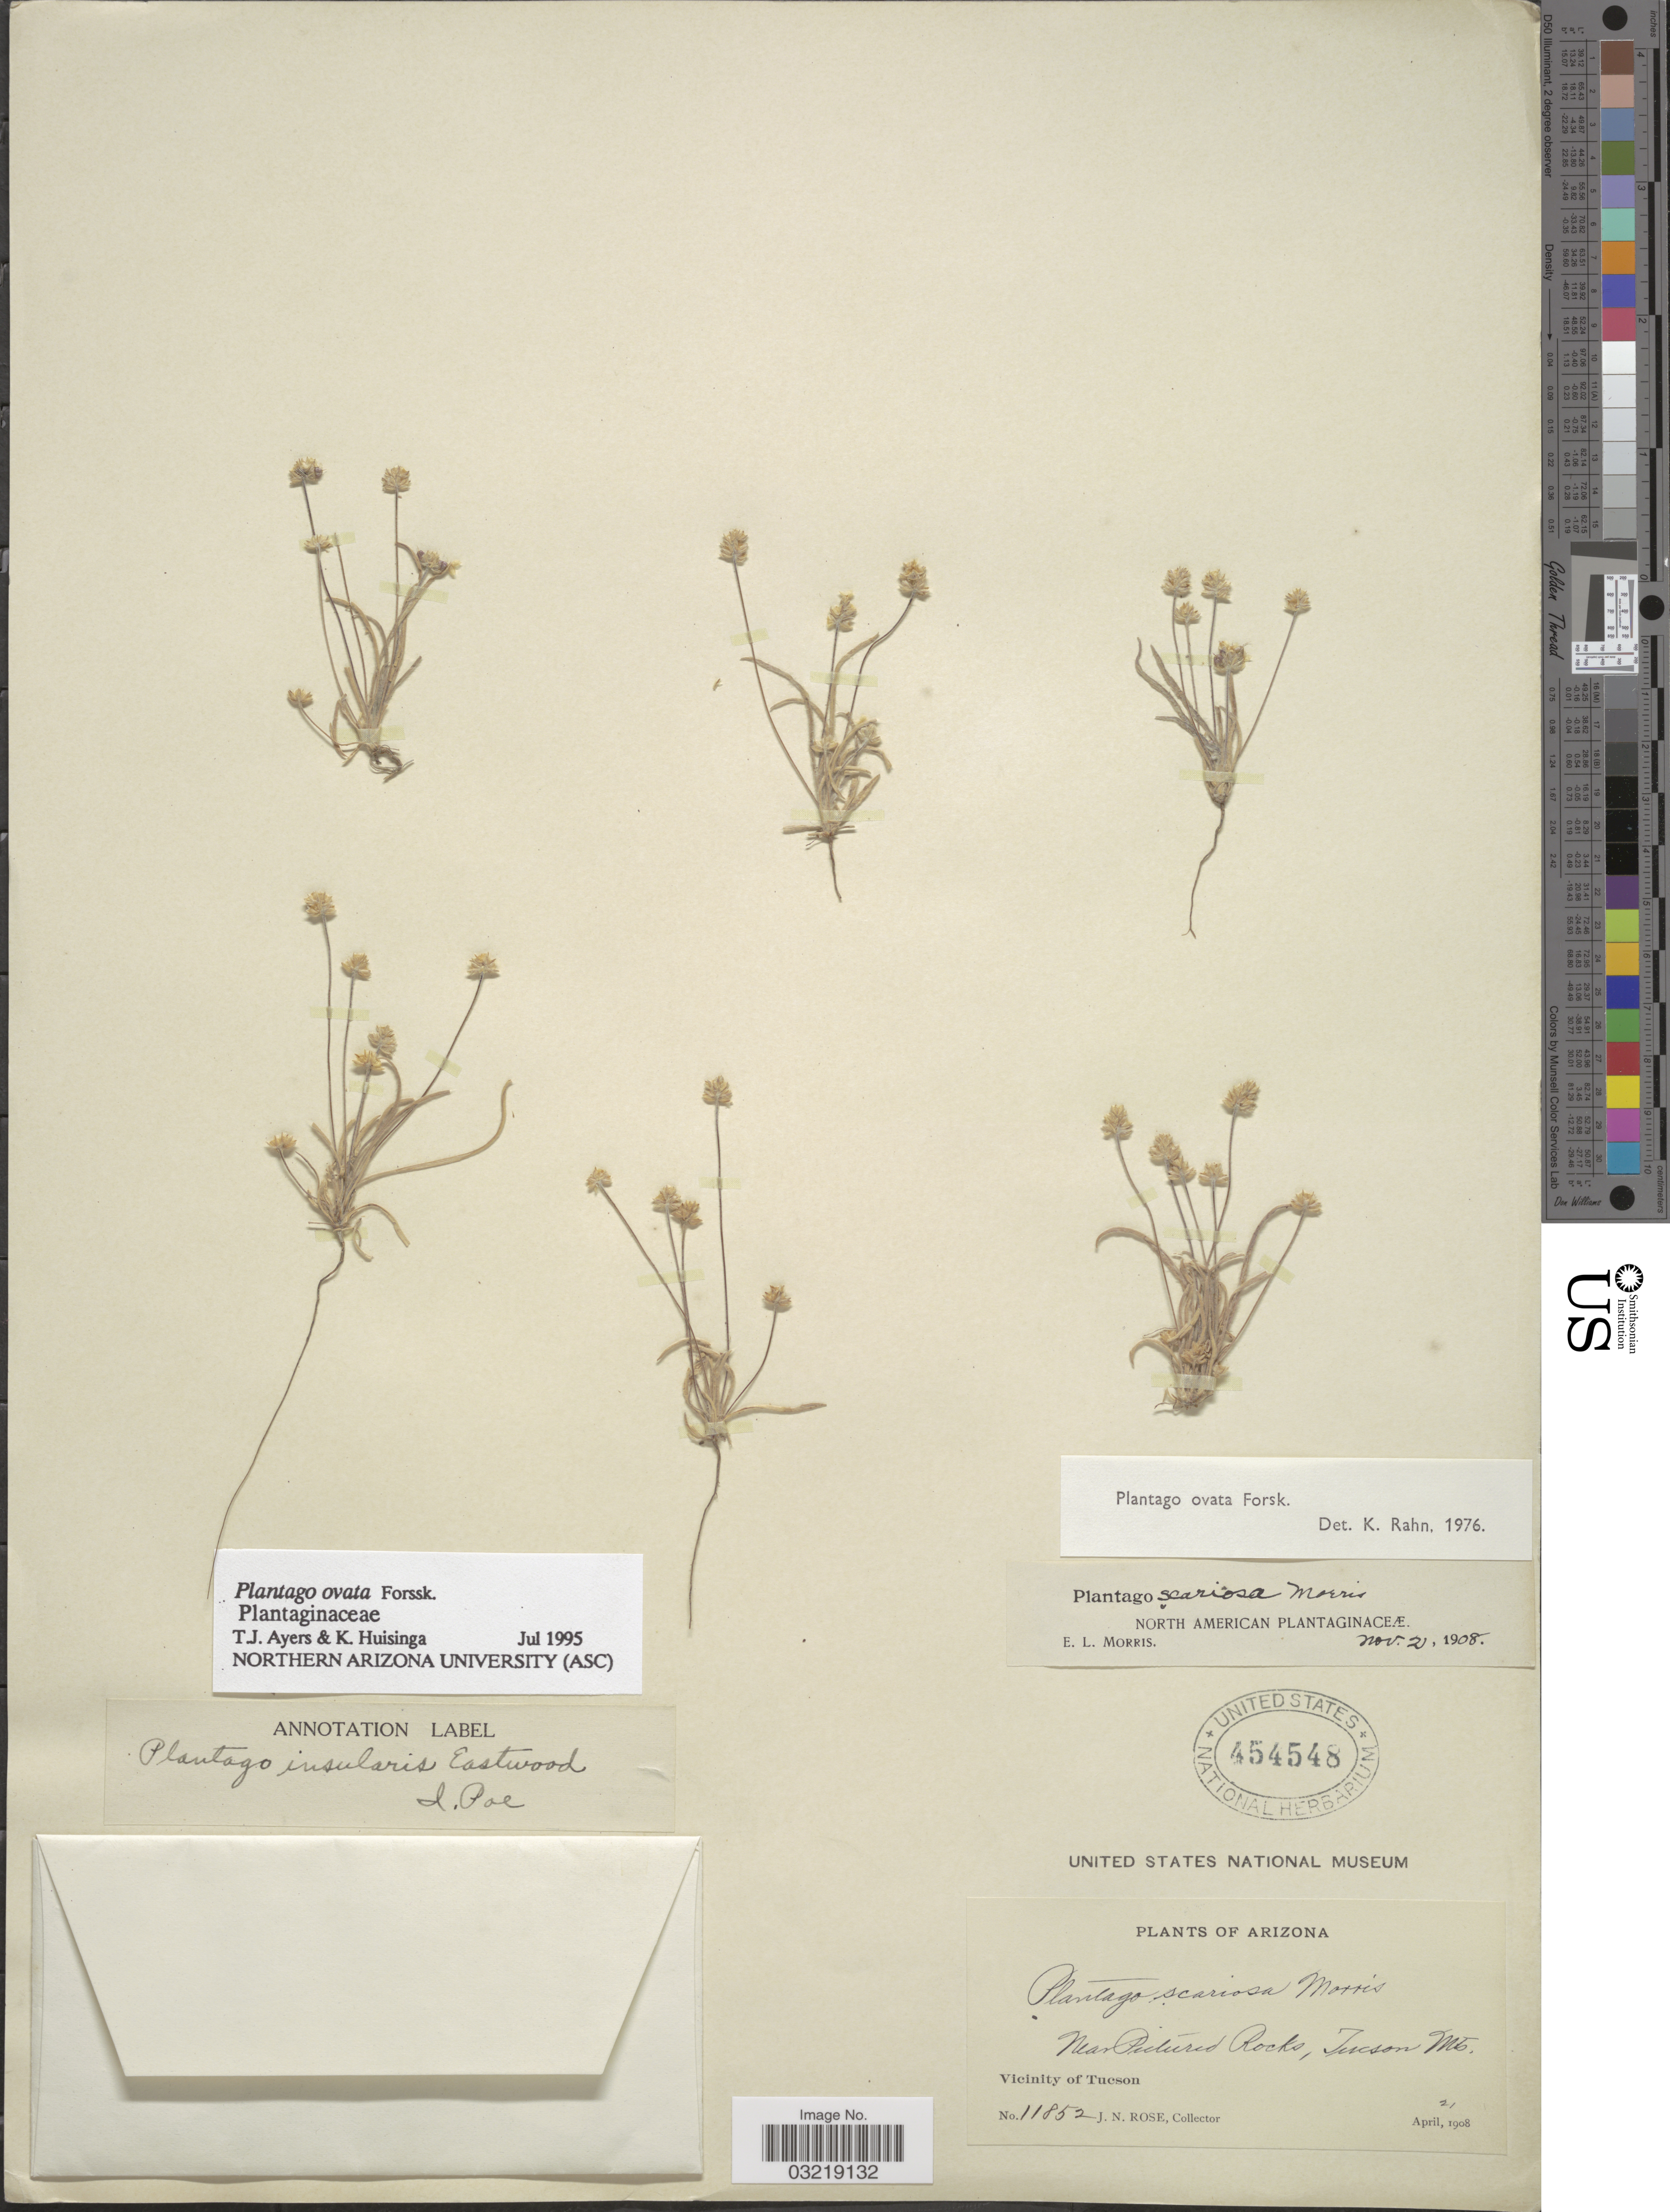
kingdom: Plantae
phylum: Tracheophyta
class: Magnoliopsida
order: Lamiales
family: Plantaginaceae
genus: Plantago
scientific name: Plantago ovata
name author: Forssk.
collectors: J. N. Rose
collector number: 11852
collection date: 1908-04-21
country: United States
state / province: Arizona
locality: Near pictured rocks, Tucson Mts. Vicinity of Tucson.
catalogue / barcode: US 454548